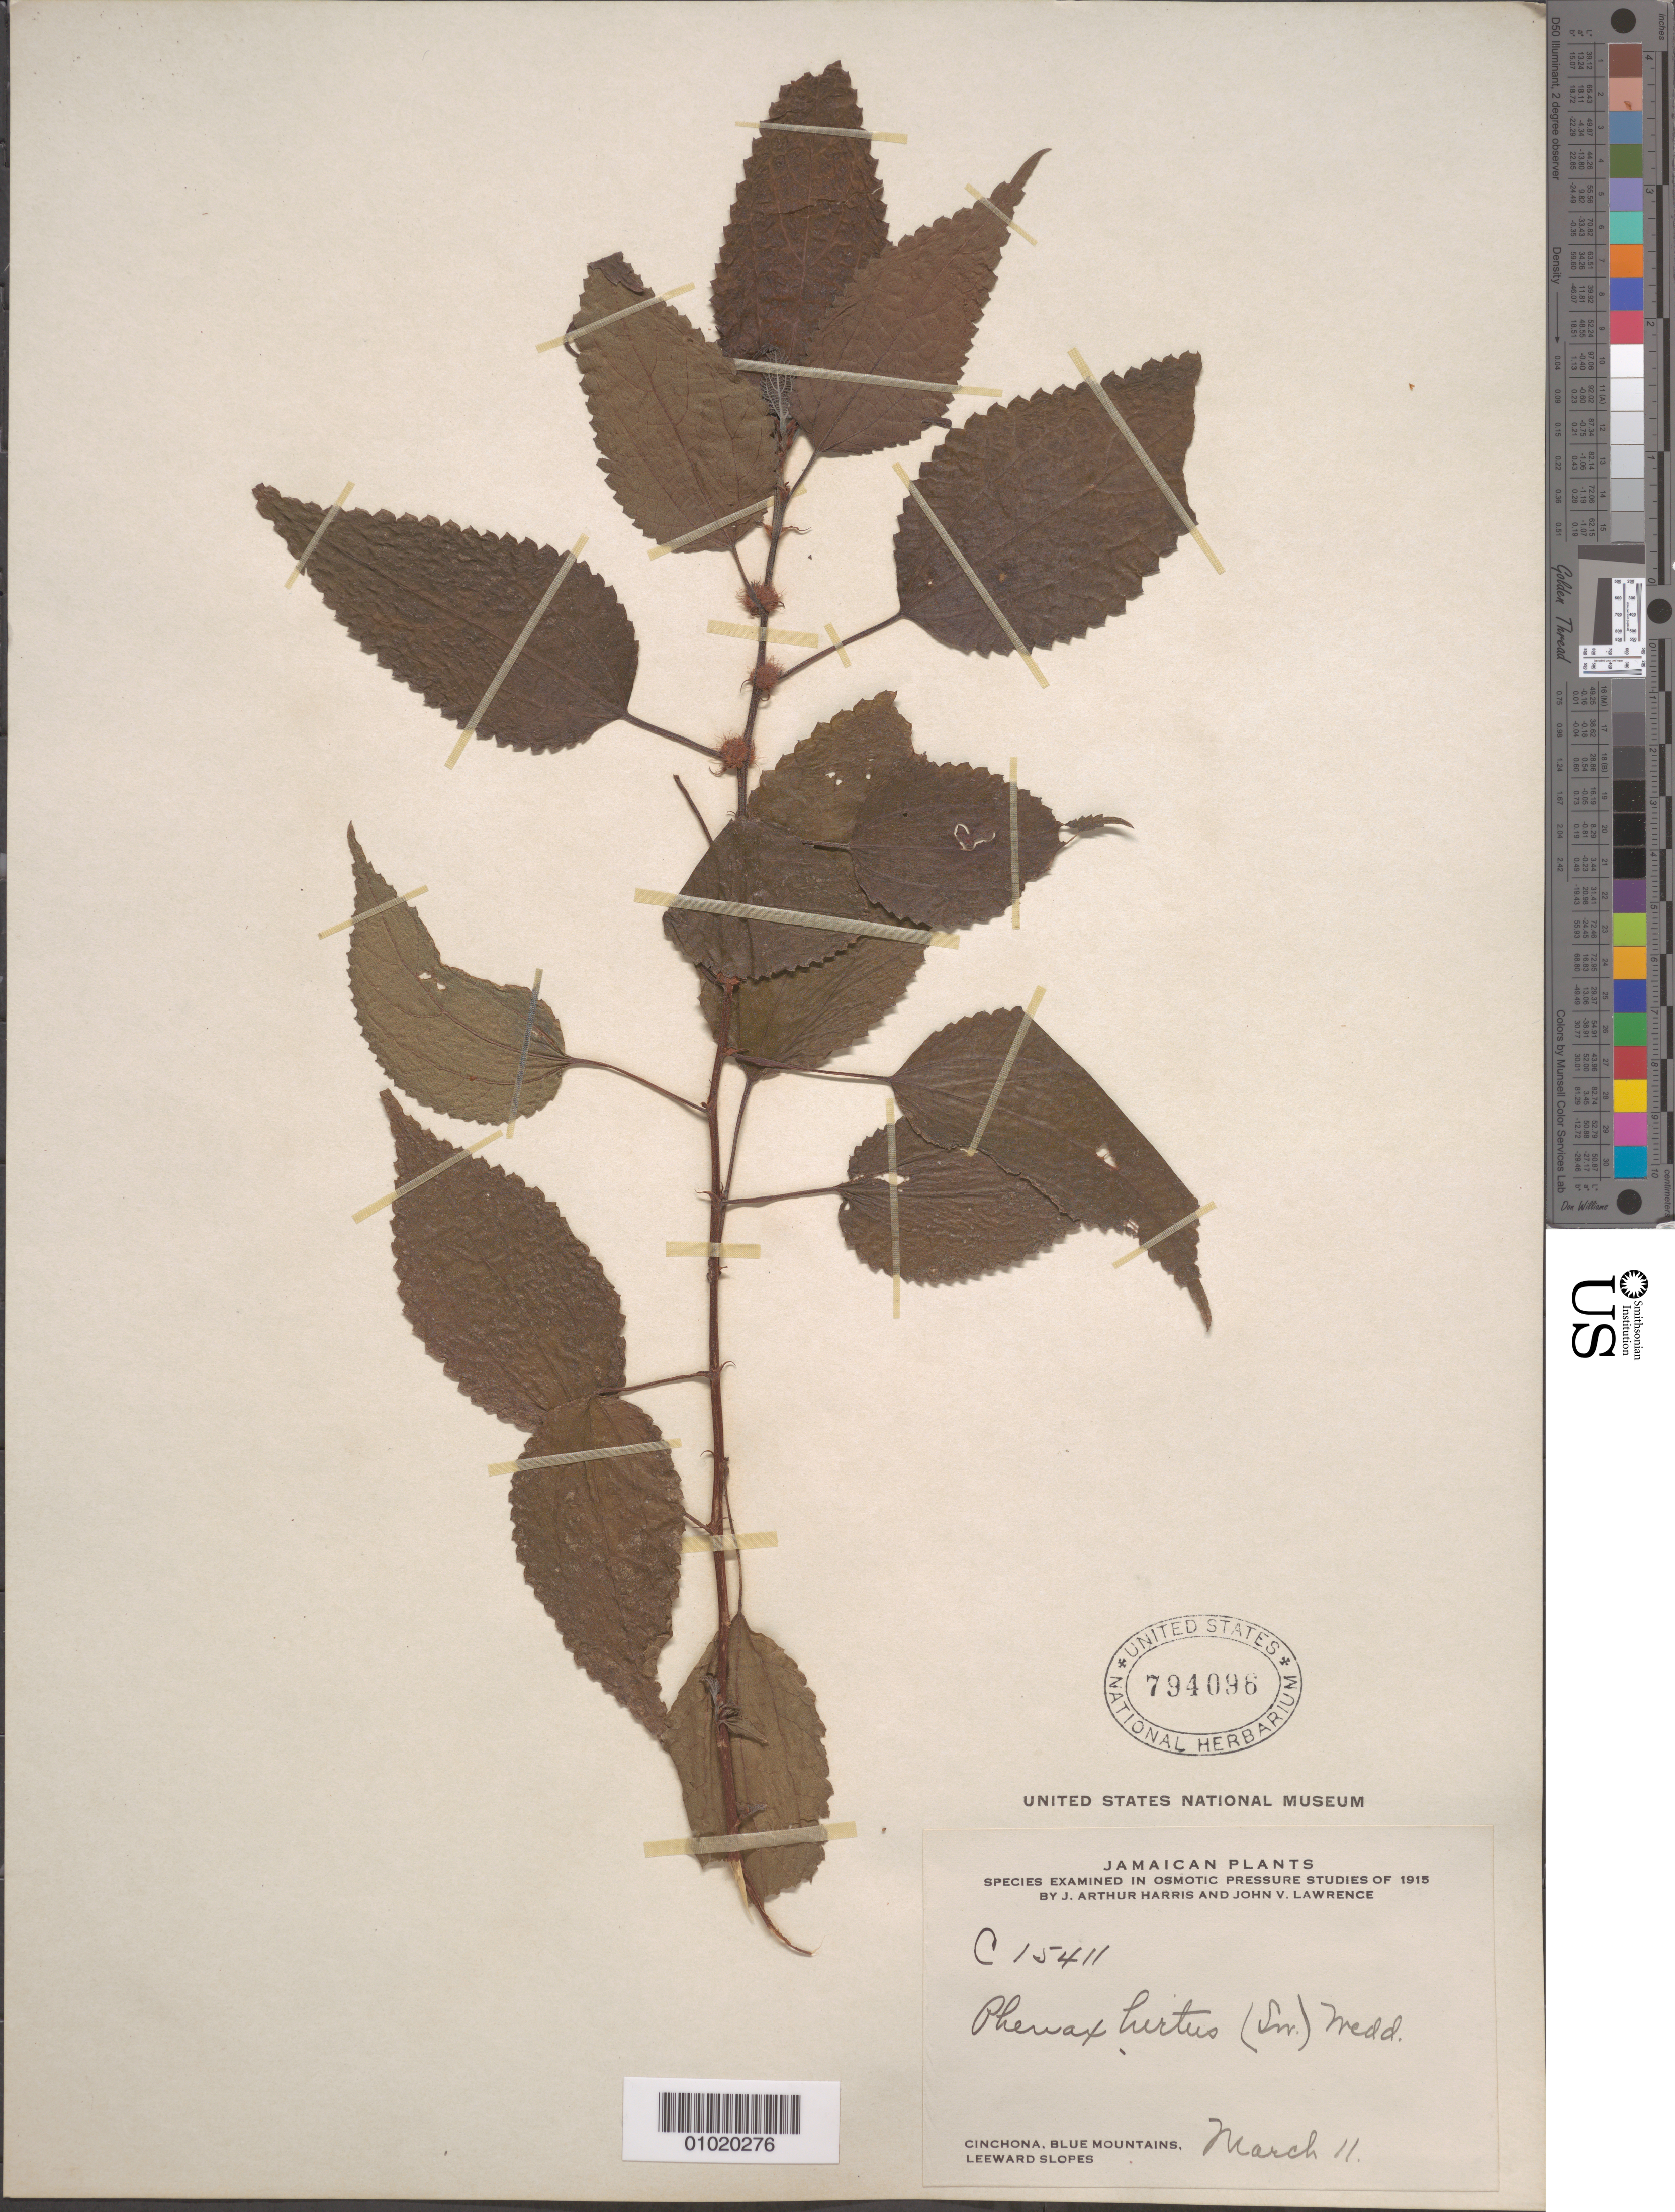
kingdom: Plantae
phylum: Tracheophyta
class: Magnoliopsida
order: Rosales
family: Urticaceae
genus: Phenax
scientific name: Phenax hirtus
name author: (Sw.) Wedd.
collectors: J. A. Harris & J. Lawrence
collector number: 15411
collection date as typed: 11 Mar 1915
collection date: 1915-03-11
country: Jamaica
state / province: Saint Andrew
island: Jamaica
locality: Cinchona, Blue Mountains, leeward slopes.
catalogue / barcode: US 794096